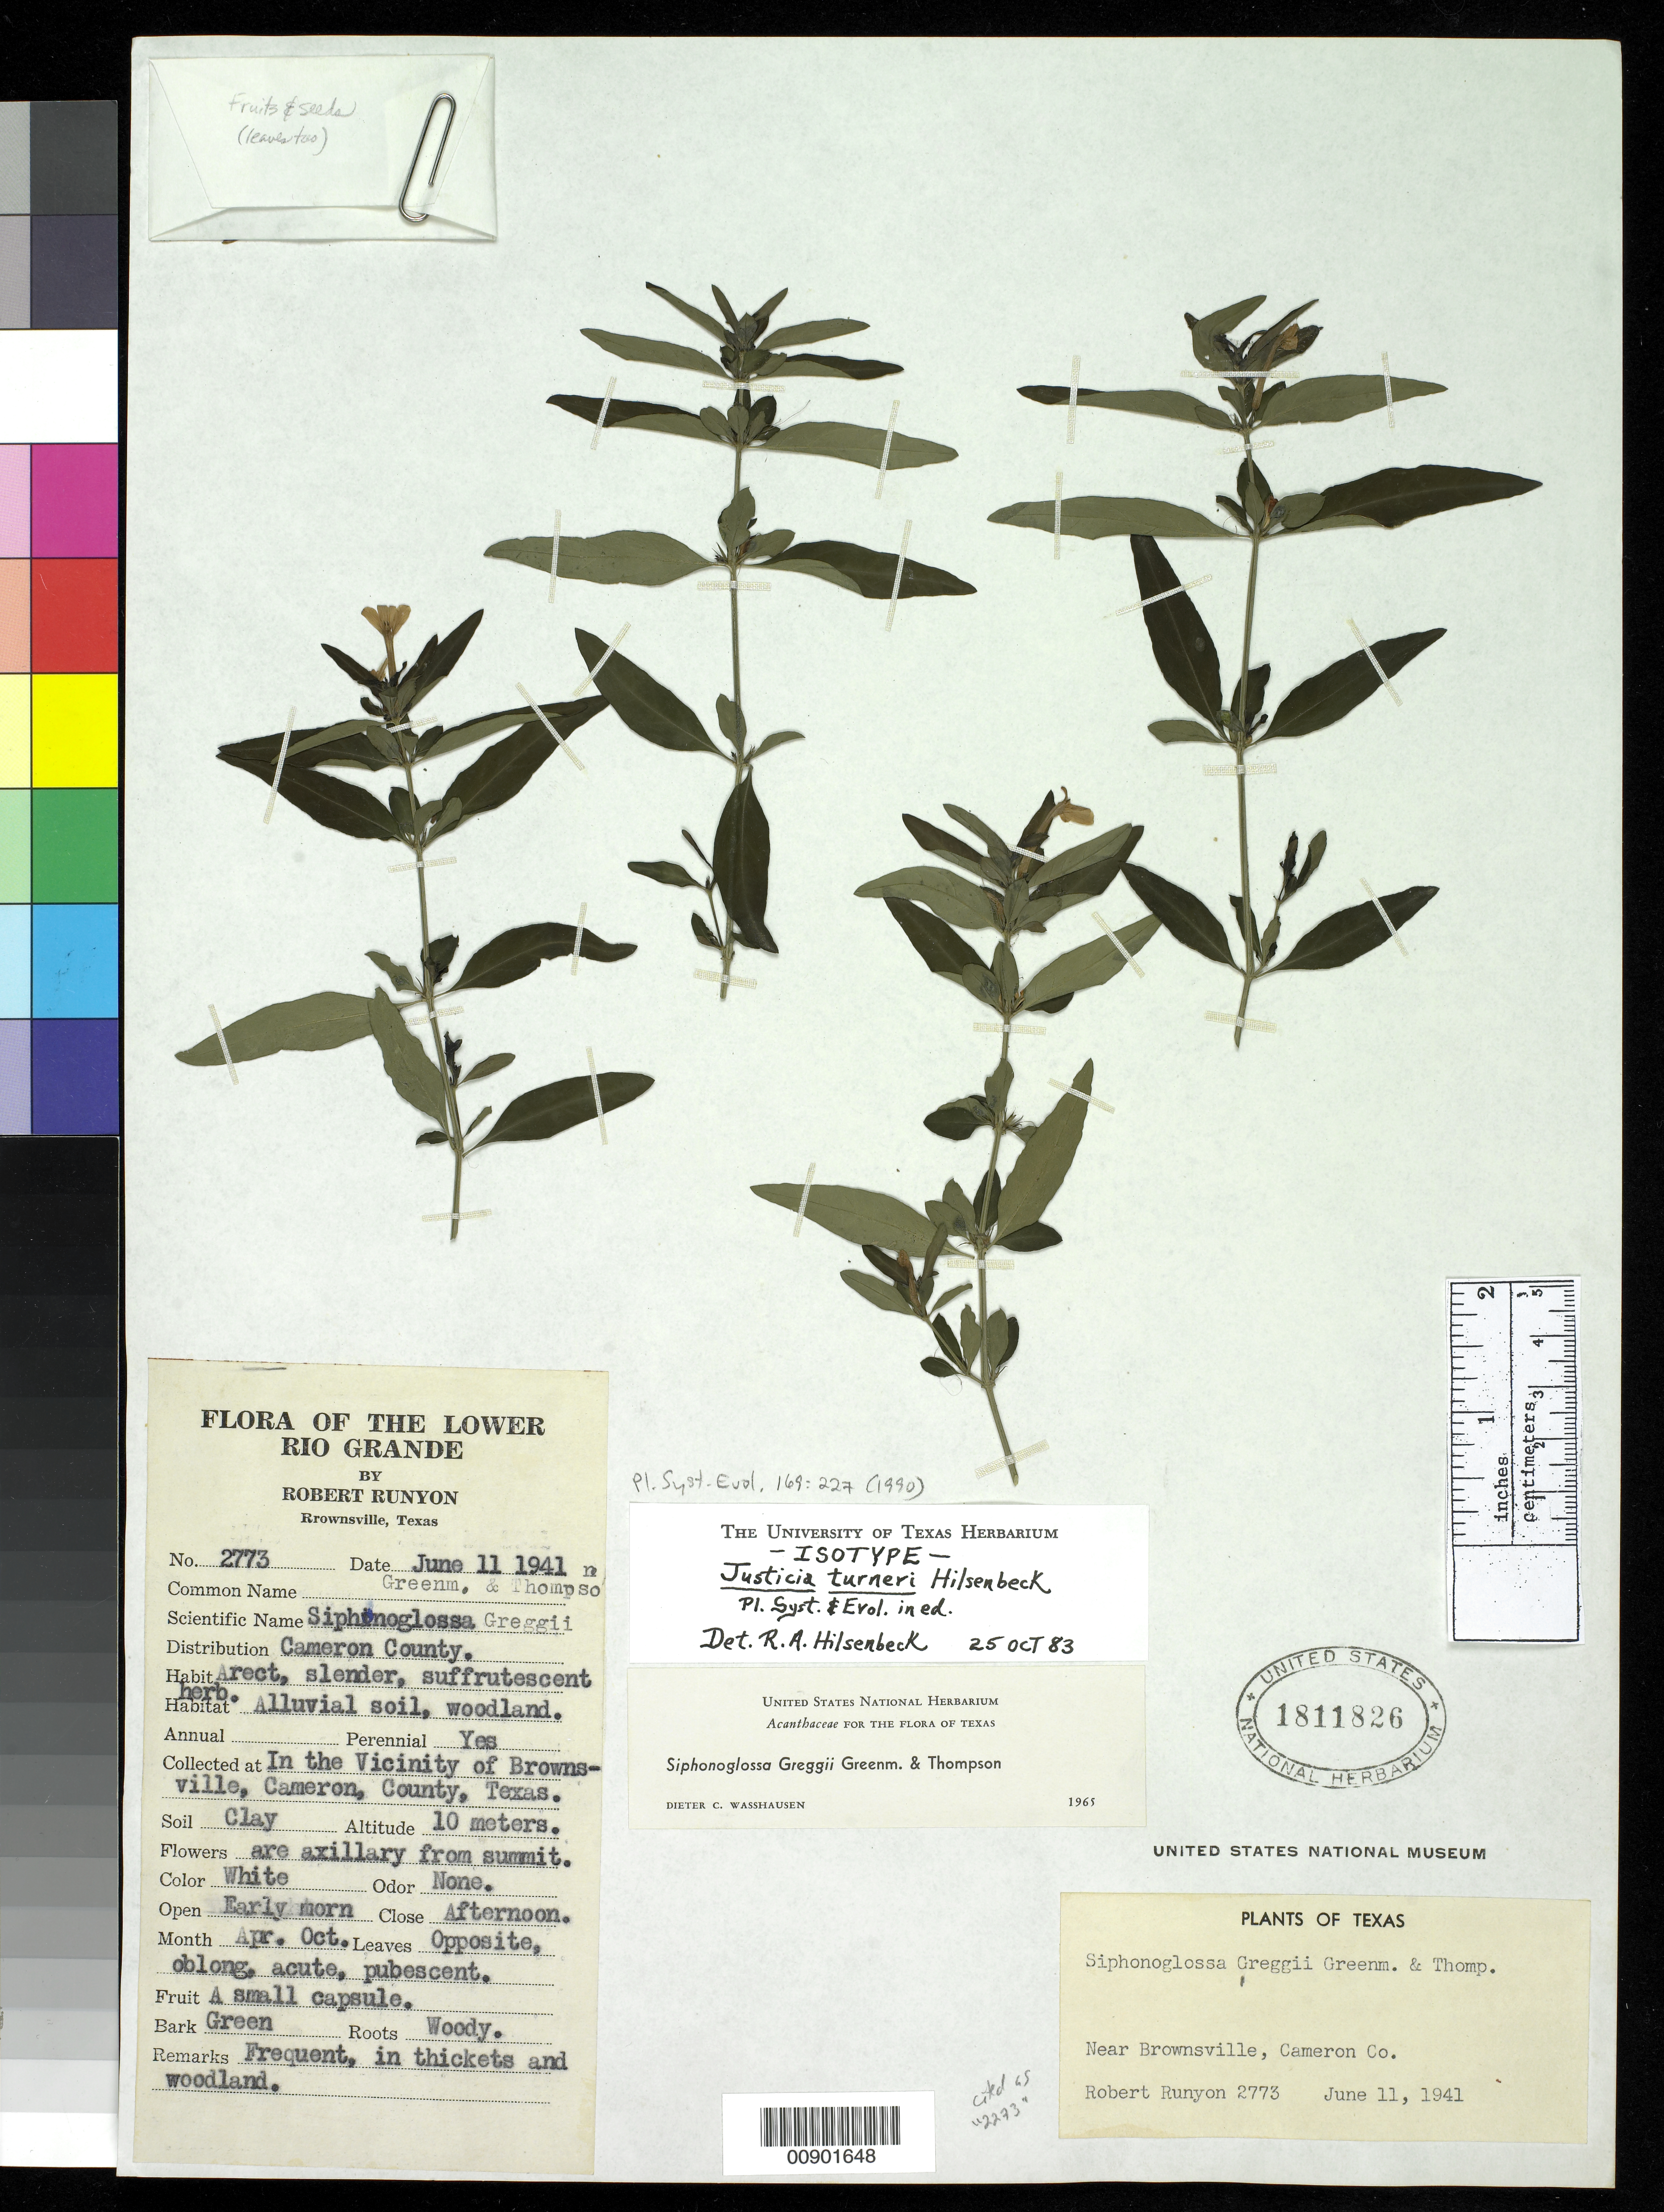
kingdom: Plantae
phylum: Tracheophyta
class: Magnoliopsida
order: Lamiales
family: Acanthaceae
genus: Justicia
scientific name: Justicia turneri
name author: Hilsenb.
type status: Isotype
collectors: R. Runyon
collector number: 2773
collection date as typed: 11 Jun 1941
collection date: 1941-06-11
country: United States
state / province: Texas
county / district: Cameron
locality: In the vicinity of Brownsville, Cameron County, Texas.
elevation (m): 10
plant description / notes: Collection number cited as 2273 in protologue but 2773 on specimen label.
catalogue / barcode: US 1811826